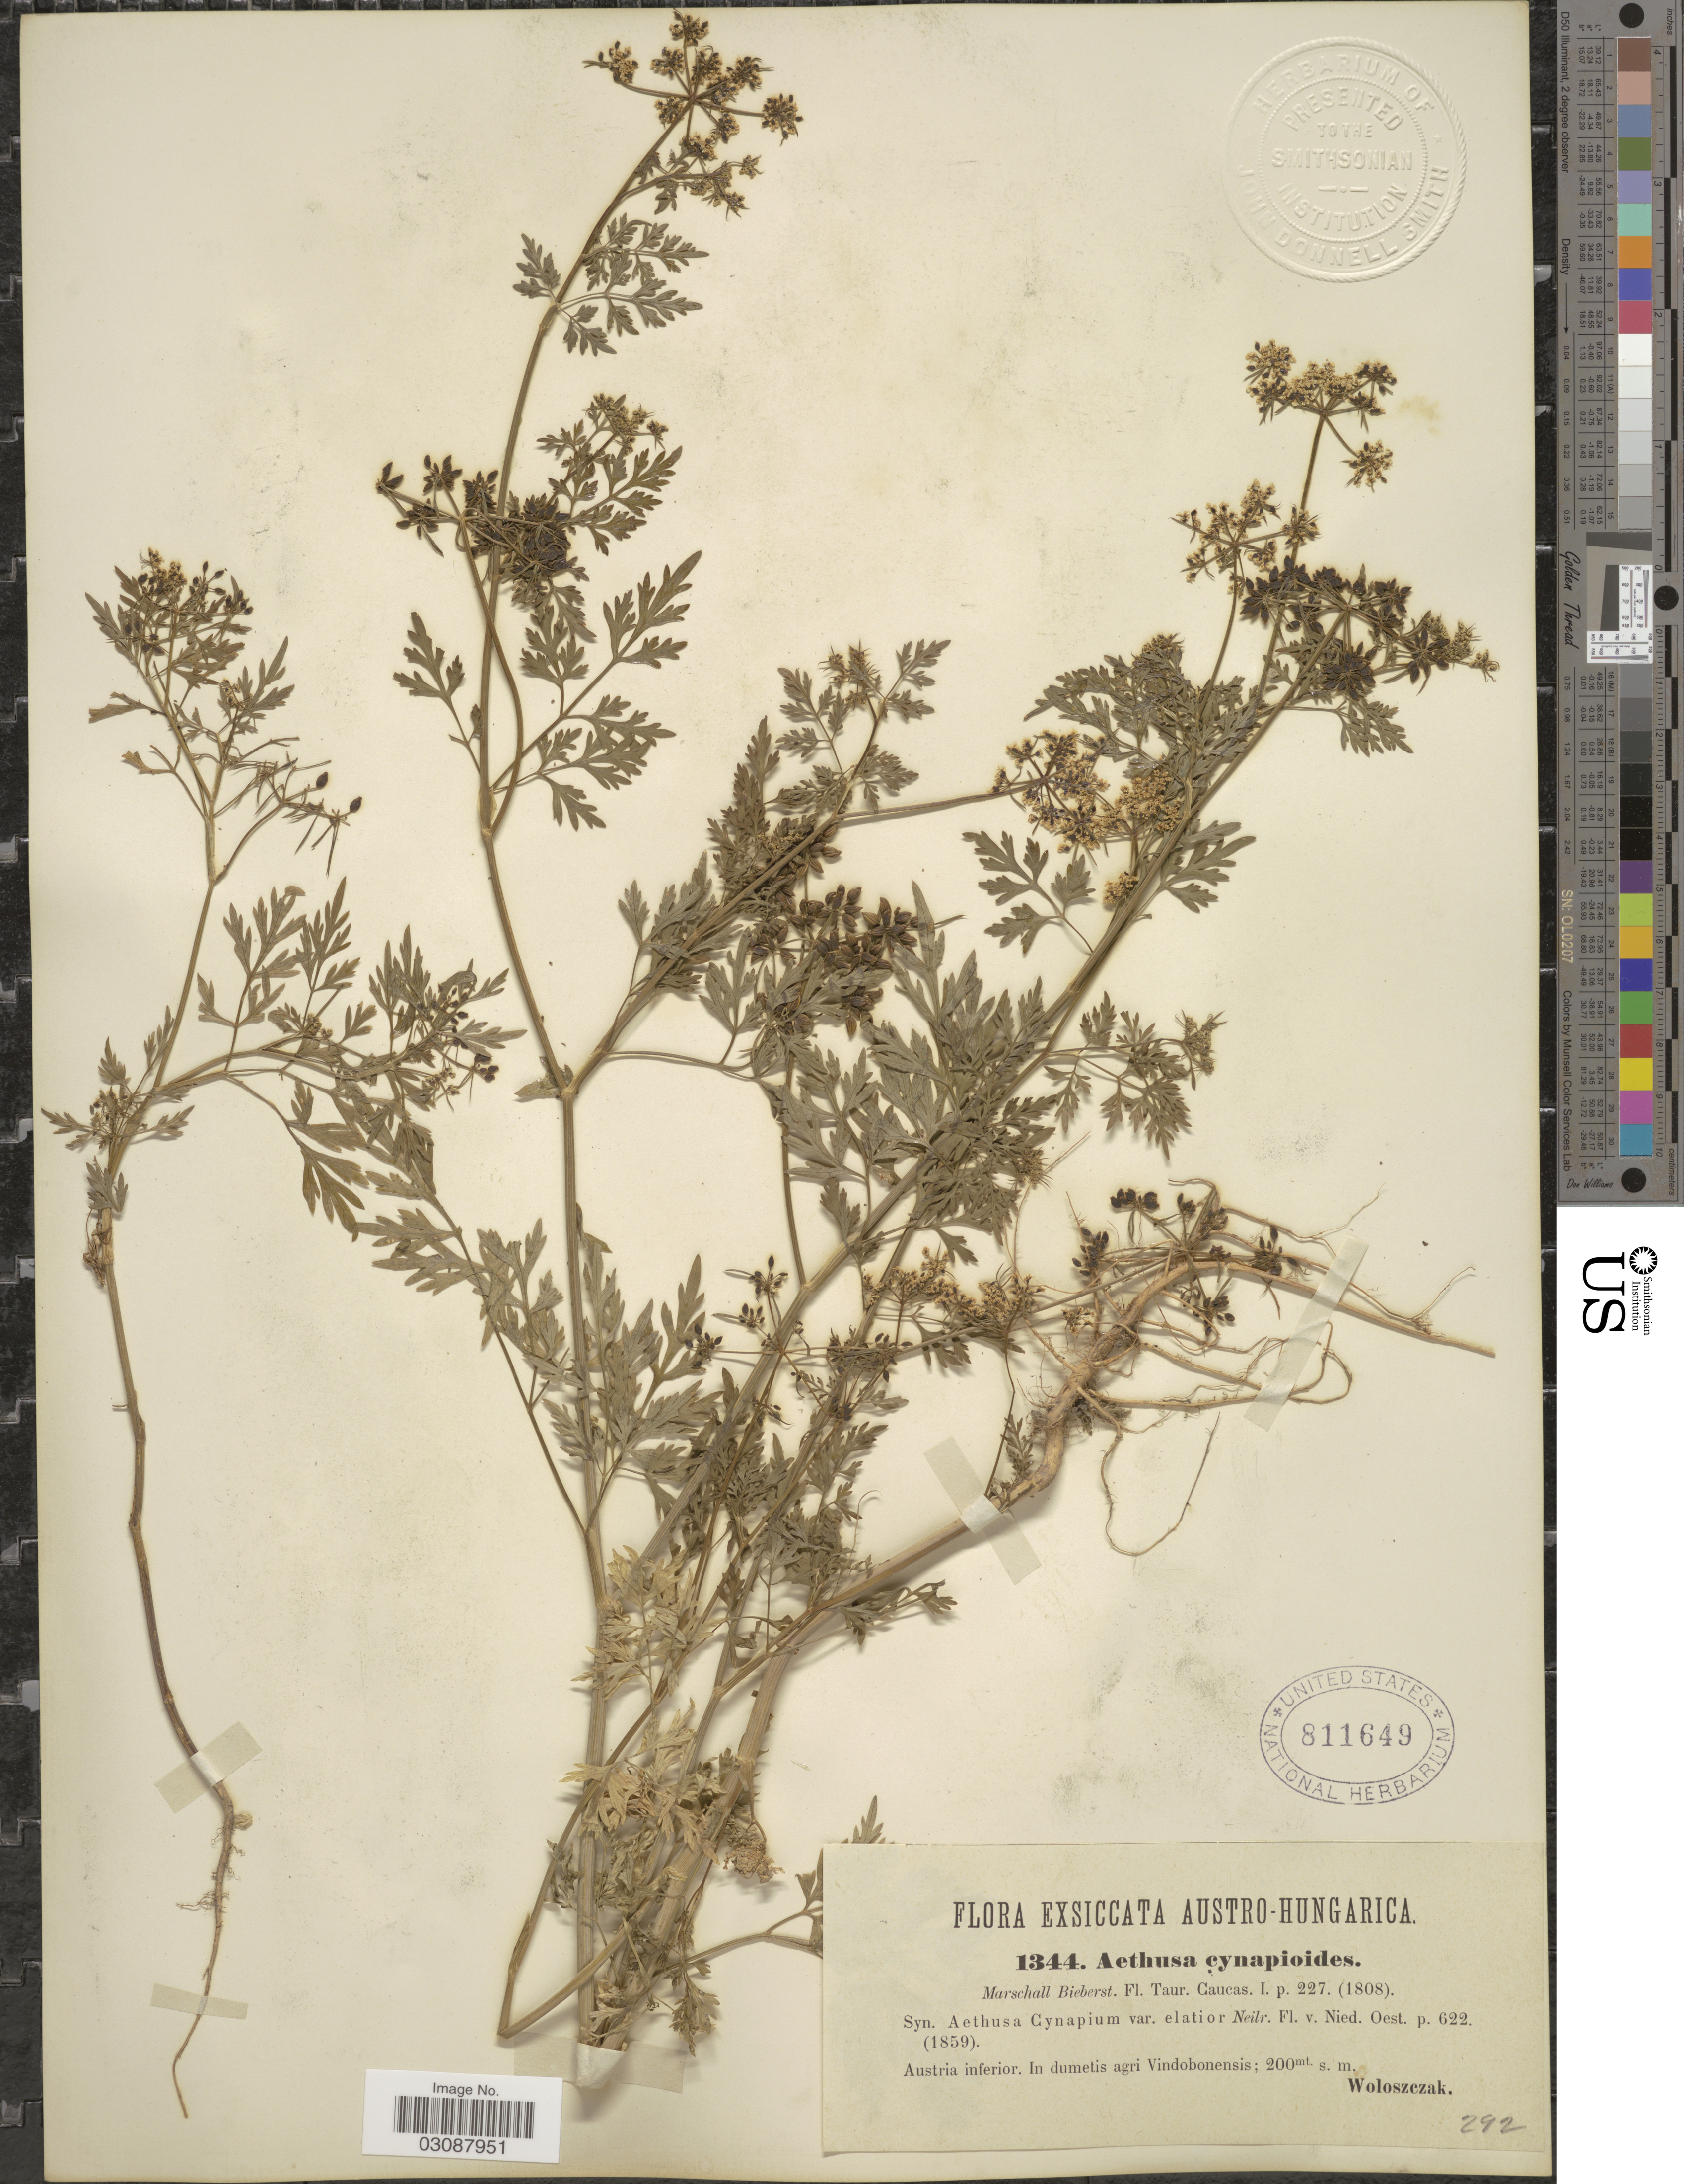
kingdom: Plantae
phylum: Tracheophyta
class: Magnoliopsida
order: Apiales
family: Apiaceae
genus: Aethusa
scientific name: Aethusa cynapium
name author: L.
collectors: Woloszczak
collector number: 1344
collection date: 1808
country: Austria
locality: Austria inferior. In dumetis agri Vindobonensis.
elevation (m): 200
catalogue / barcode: US 811649